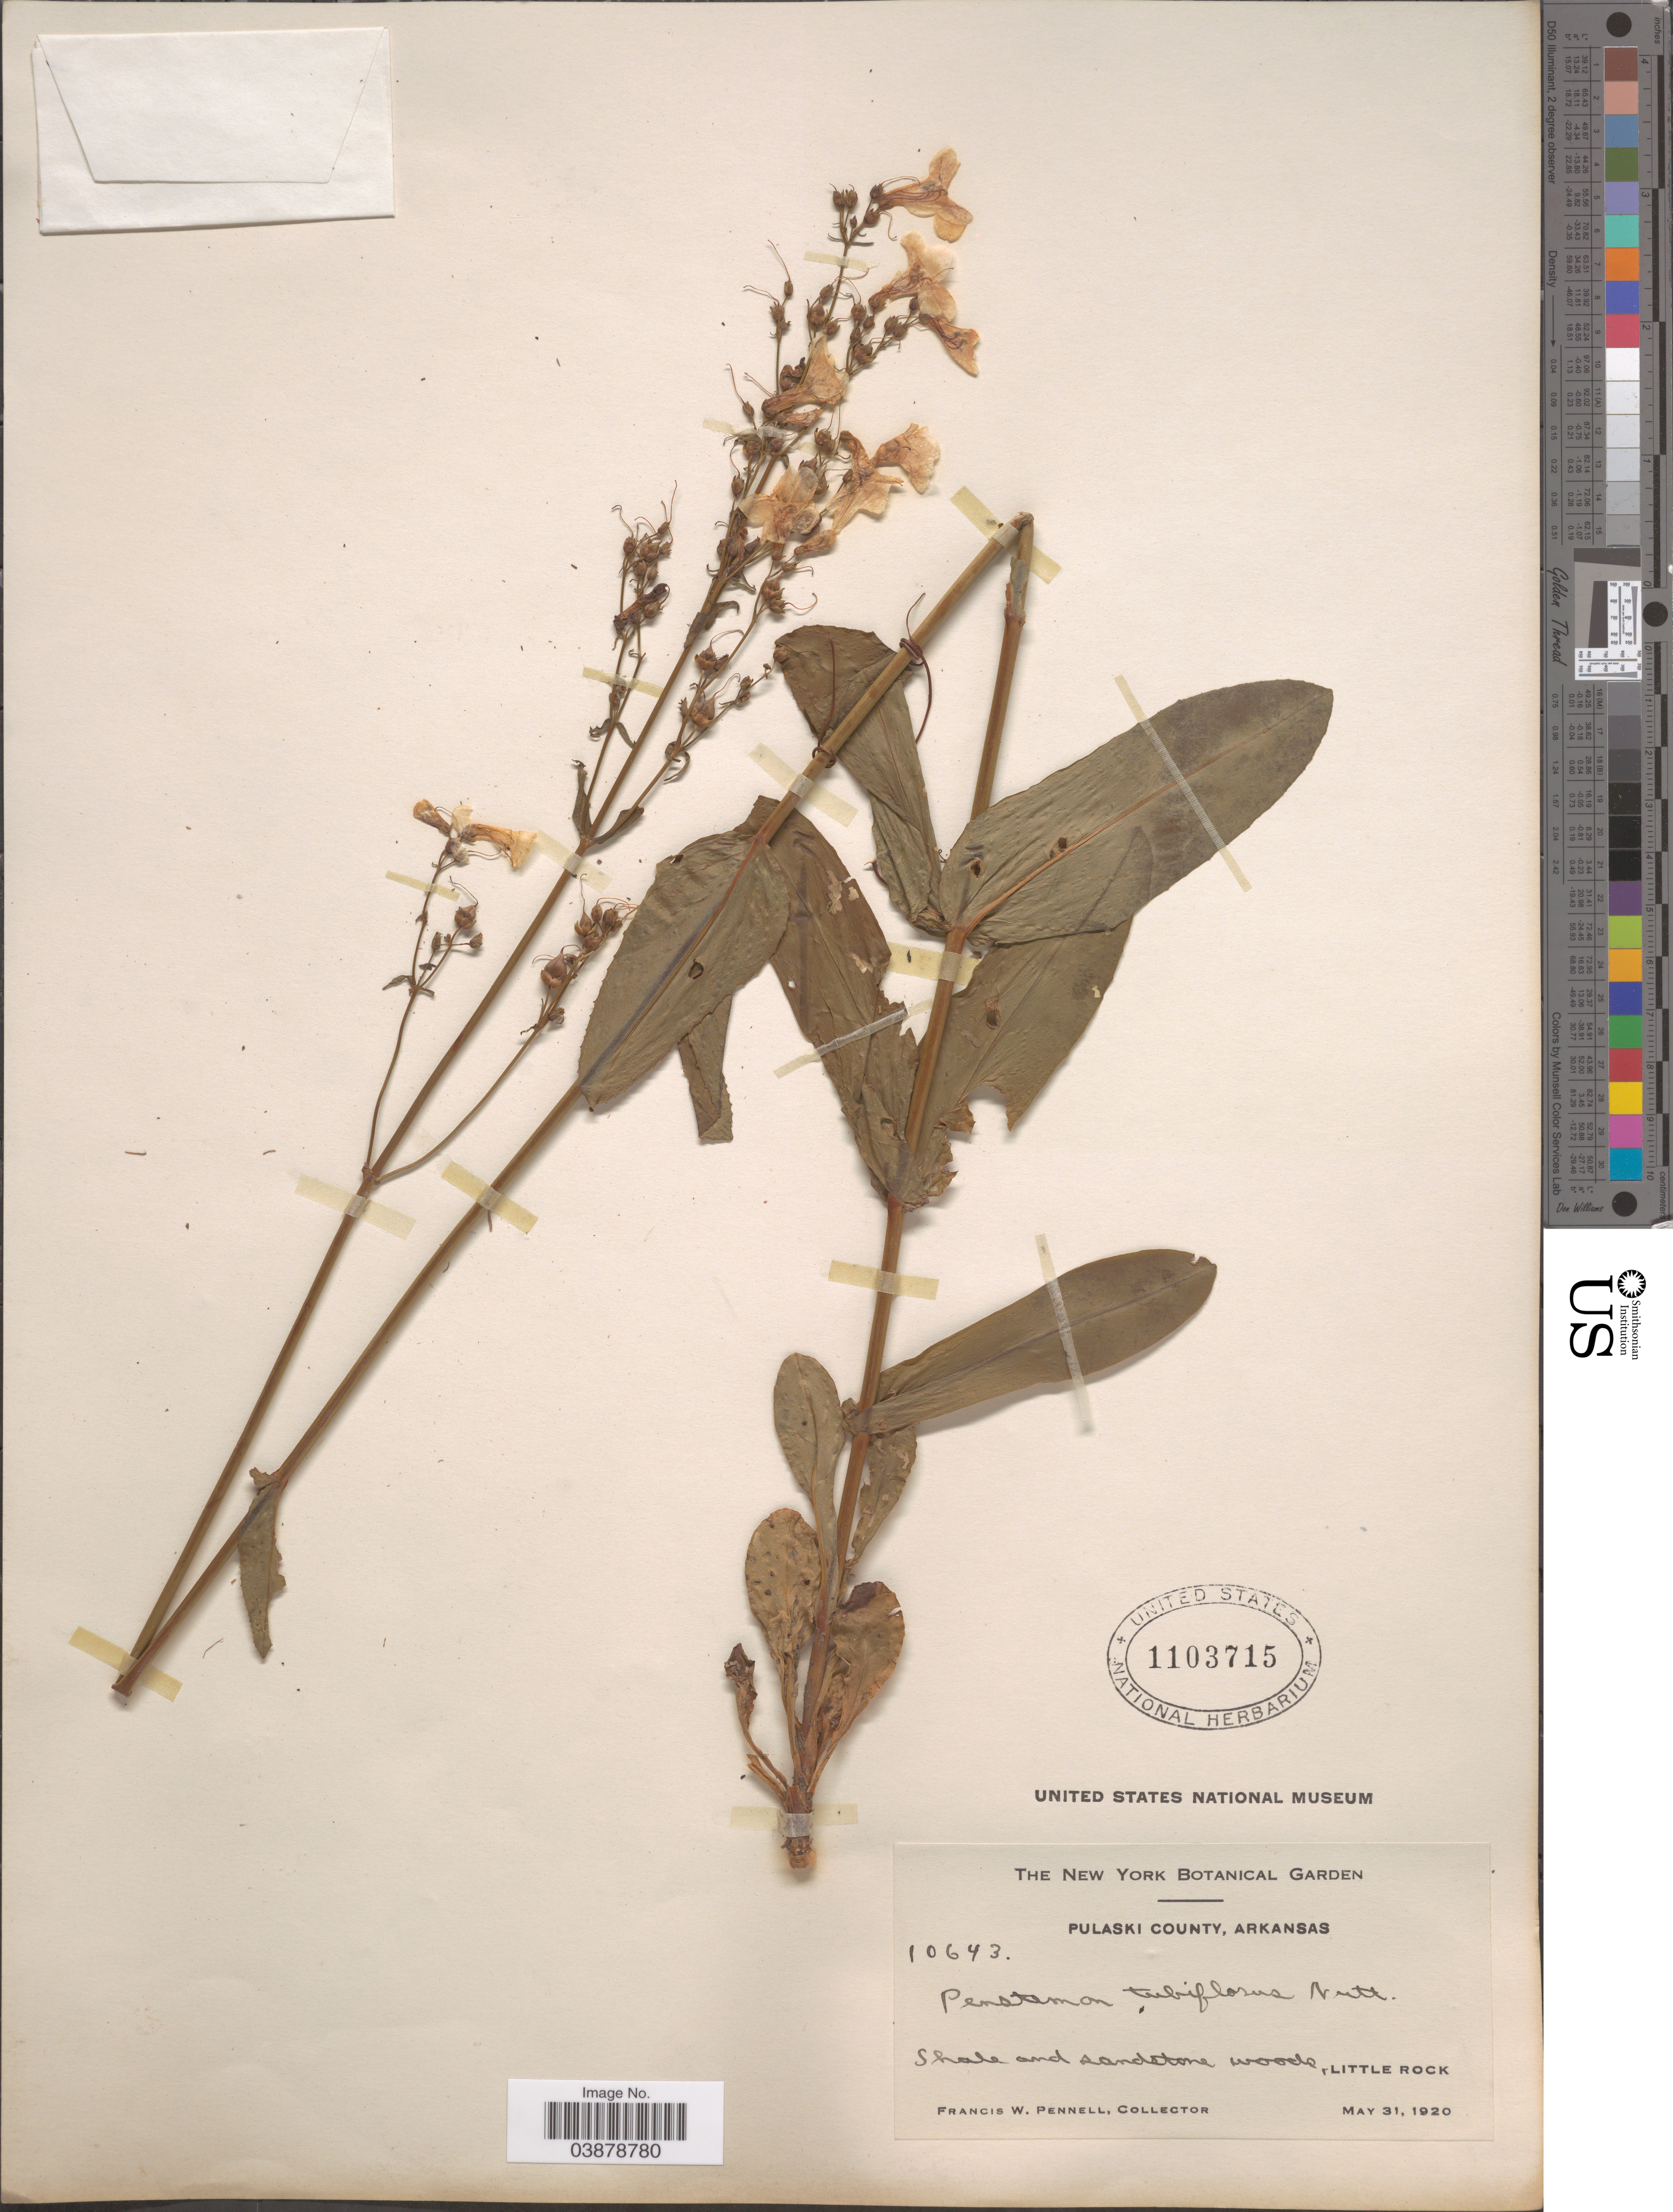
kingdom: Plantae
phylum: Tracheophyta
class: Magnoliopsida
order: Lamiales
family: Plantaginaceae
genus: Penstemon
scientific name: Penstemon tubaeflorus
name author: Nutt.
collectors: F. W. Pennell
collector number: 10643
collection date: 1920-05-31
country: United States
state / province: Arkansas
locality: Pulaski County. Shale and sandstone woods Little Rock.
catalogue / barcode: US 1103715